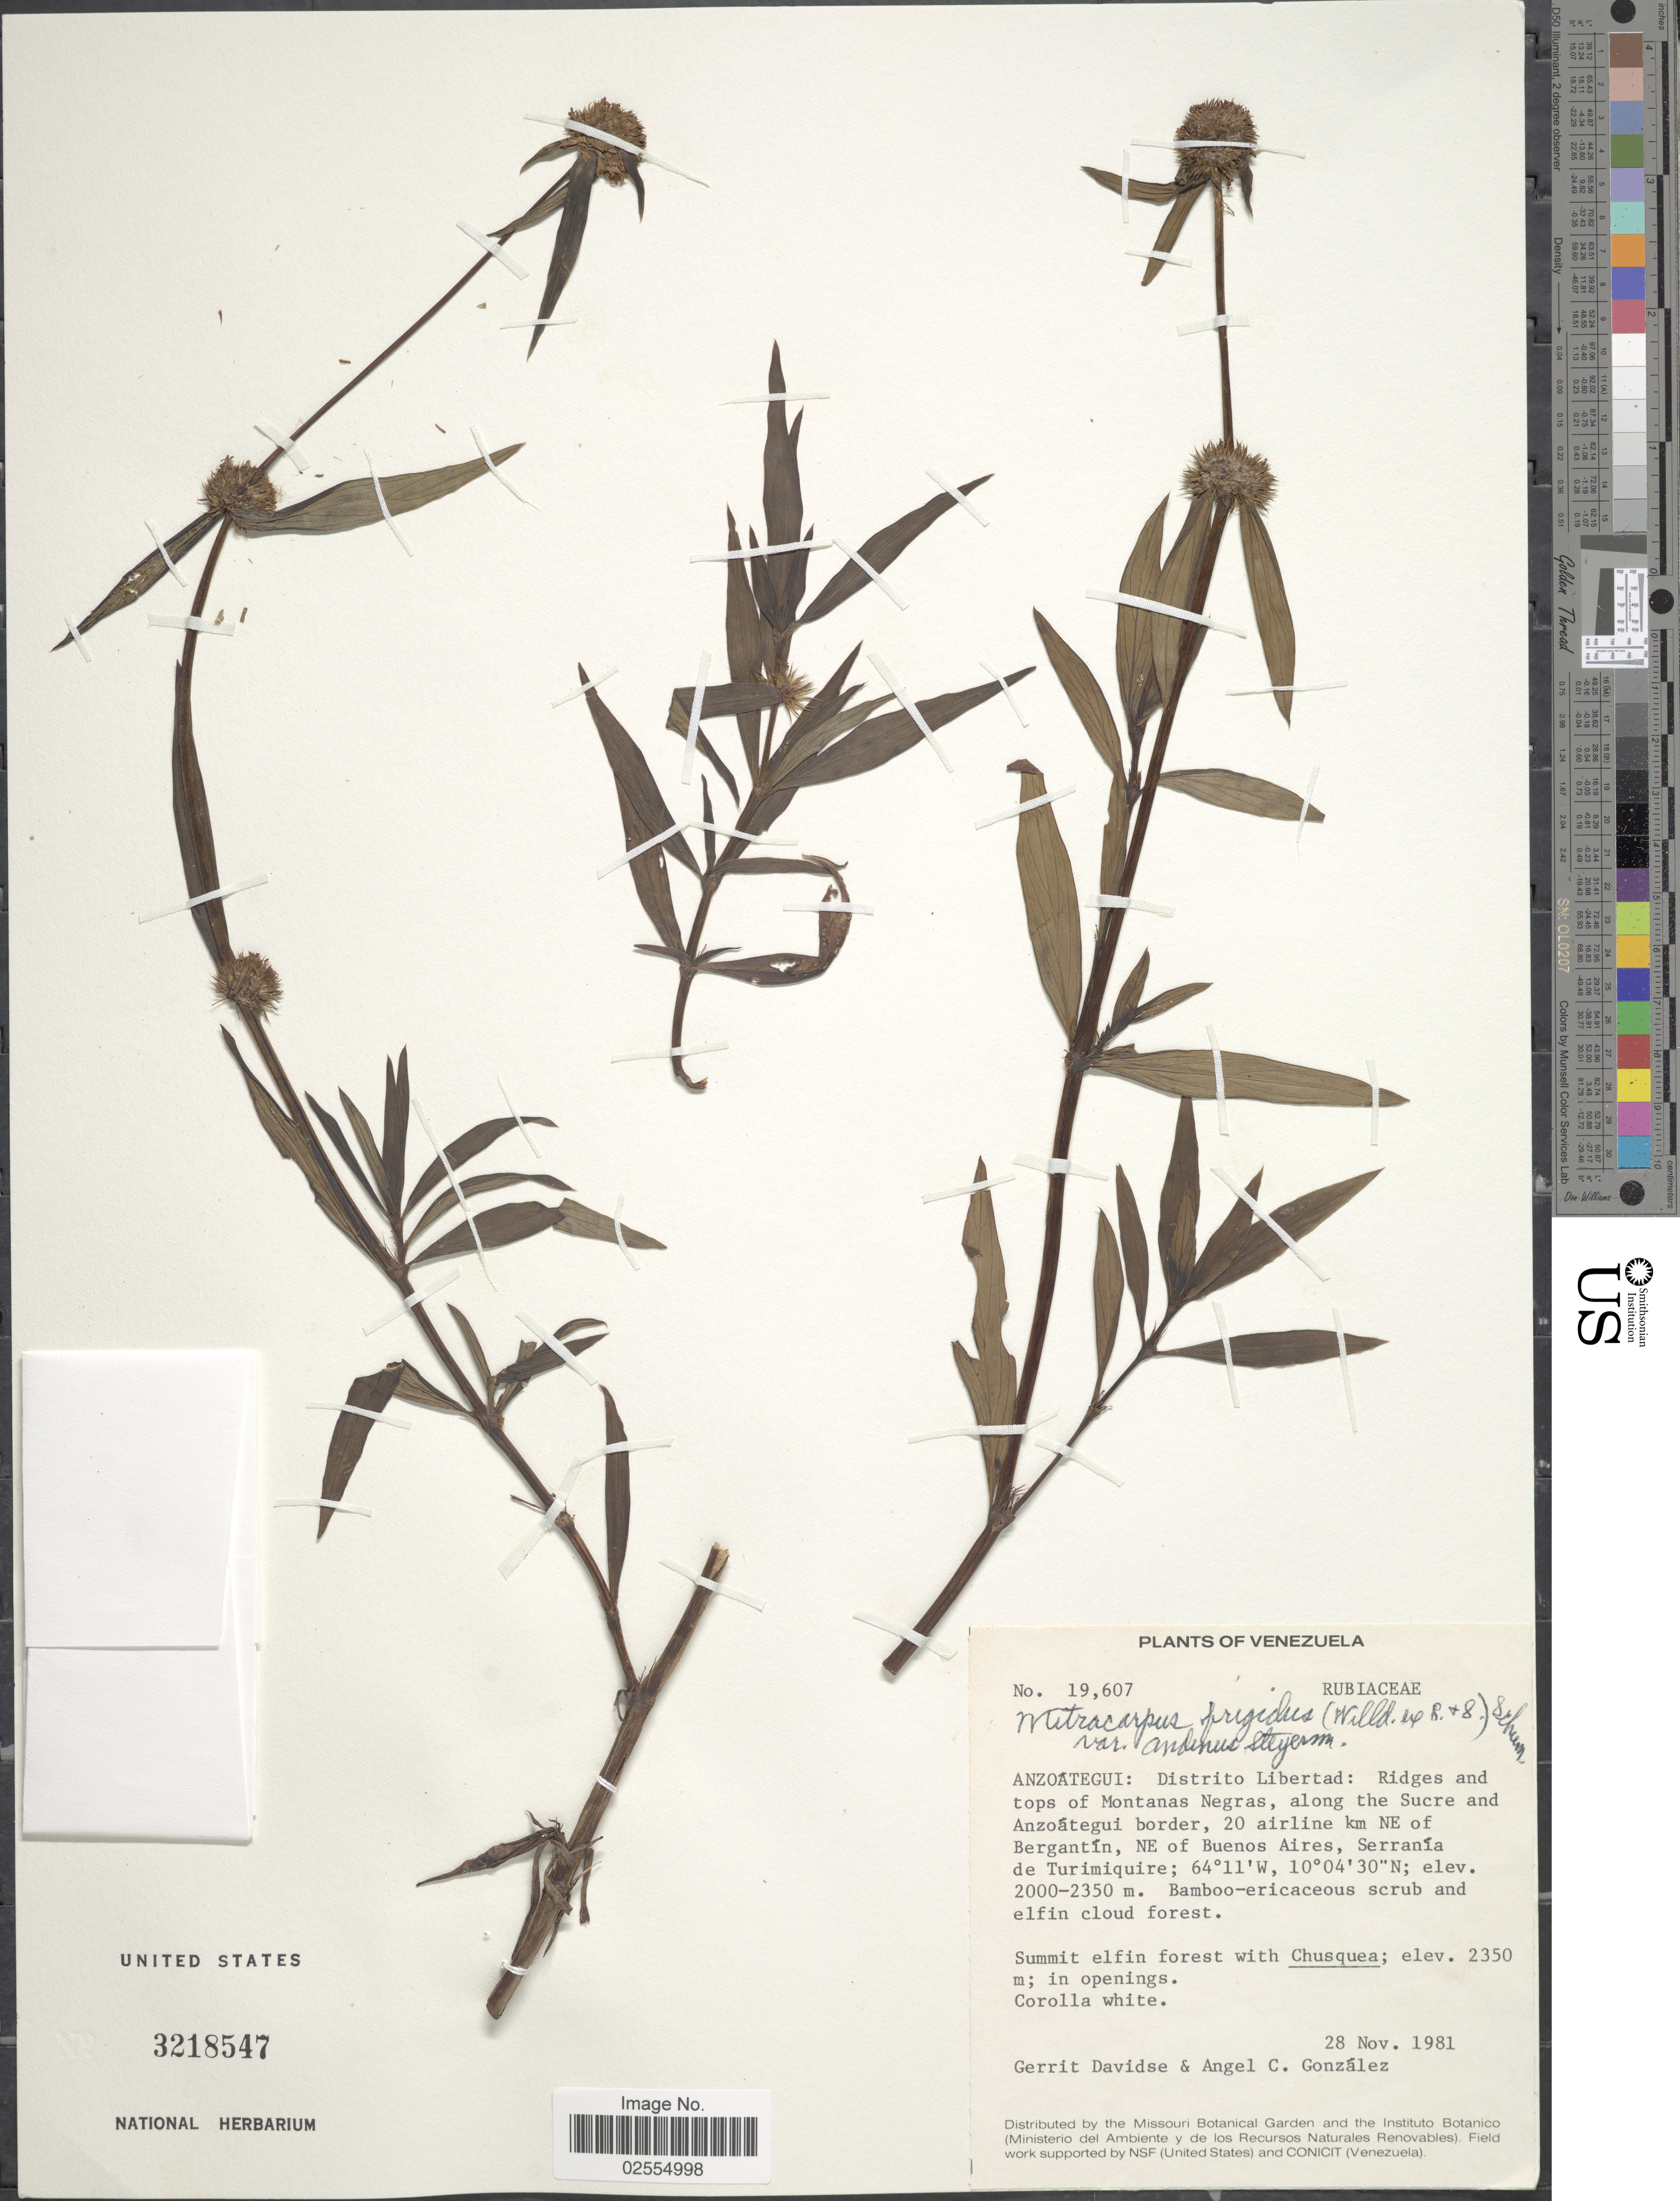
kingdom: Plantae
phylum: Tracheophyta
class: Magnoliopsida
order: Gentianales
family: Rubiaceae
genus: Mitracarpus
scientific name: Mitracarpus frigidus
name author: (Willd. ex Roem. & Schult.) K. Schum.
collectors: G. Davidse & A. C. González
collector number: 19607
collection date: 1981-11-28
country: Venezuela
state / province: Anzoategui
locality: Distrito Libertad: Ridges and tops of Montanas Negras, along the Sucre and Anzoátegui border, 20 airline km NE of Bergantín, NE of Buenos Aires, Serranía de Turimiquire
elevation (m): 2000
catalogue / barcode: US 3218547